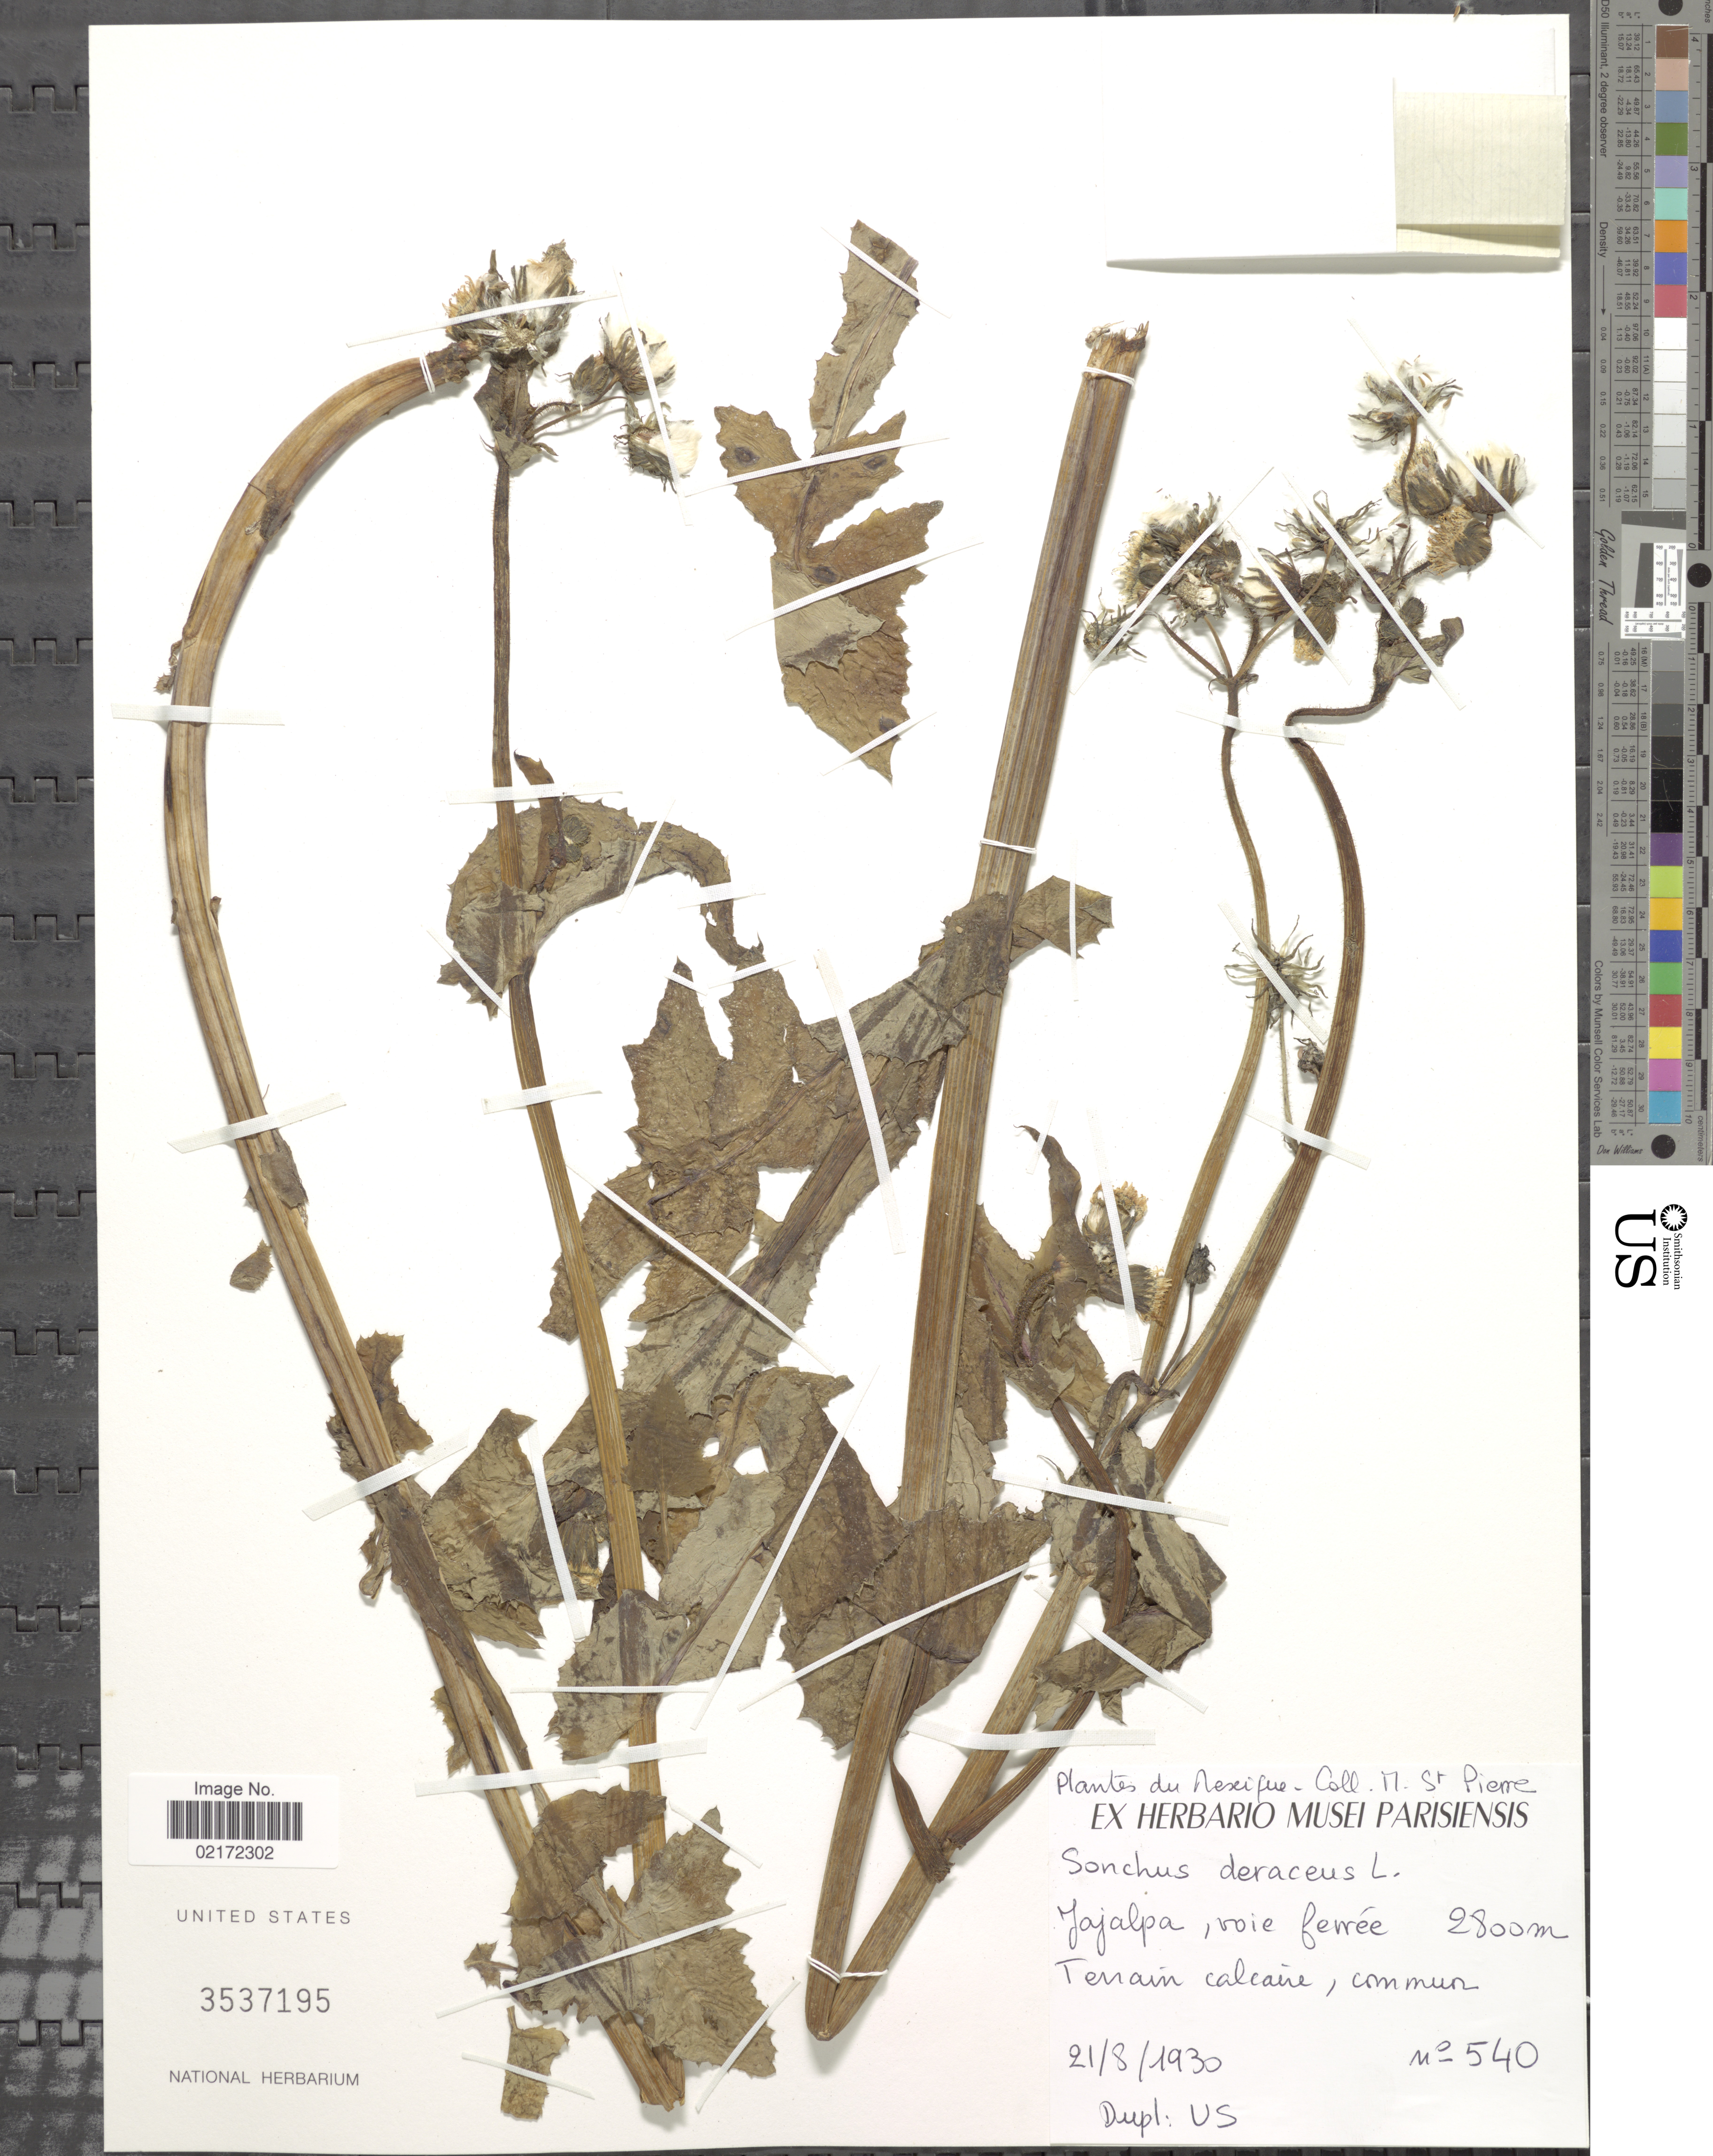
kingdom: Plantae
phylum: Tracheophyta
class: Magnoliopsida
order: Asterales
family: Asteraceae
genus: Sonchus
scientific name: Sonchus oleraceus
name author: L.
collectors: M. Saint-Pierre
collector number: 540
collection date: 1930-08-21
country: Mexico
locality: Jajalpa, voie ferrée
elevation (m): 2800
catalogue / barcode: US 3537195